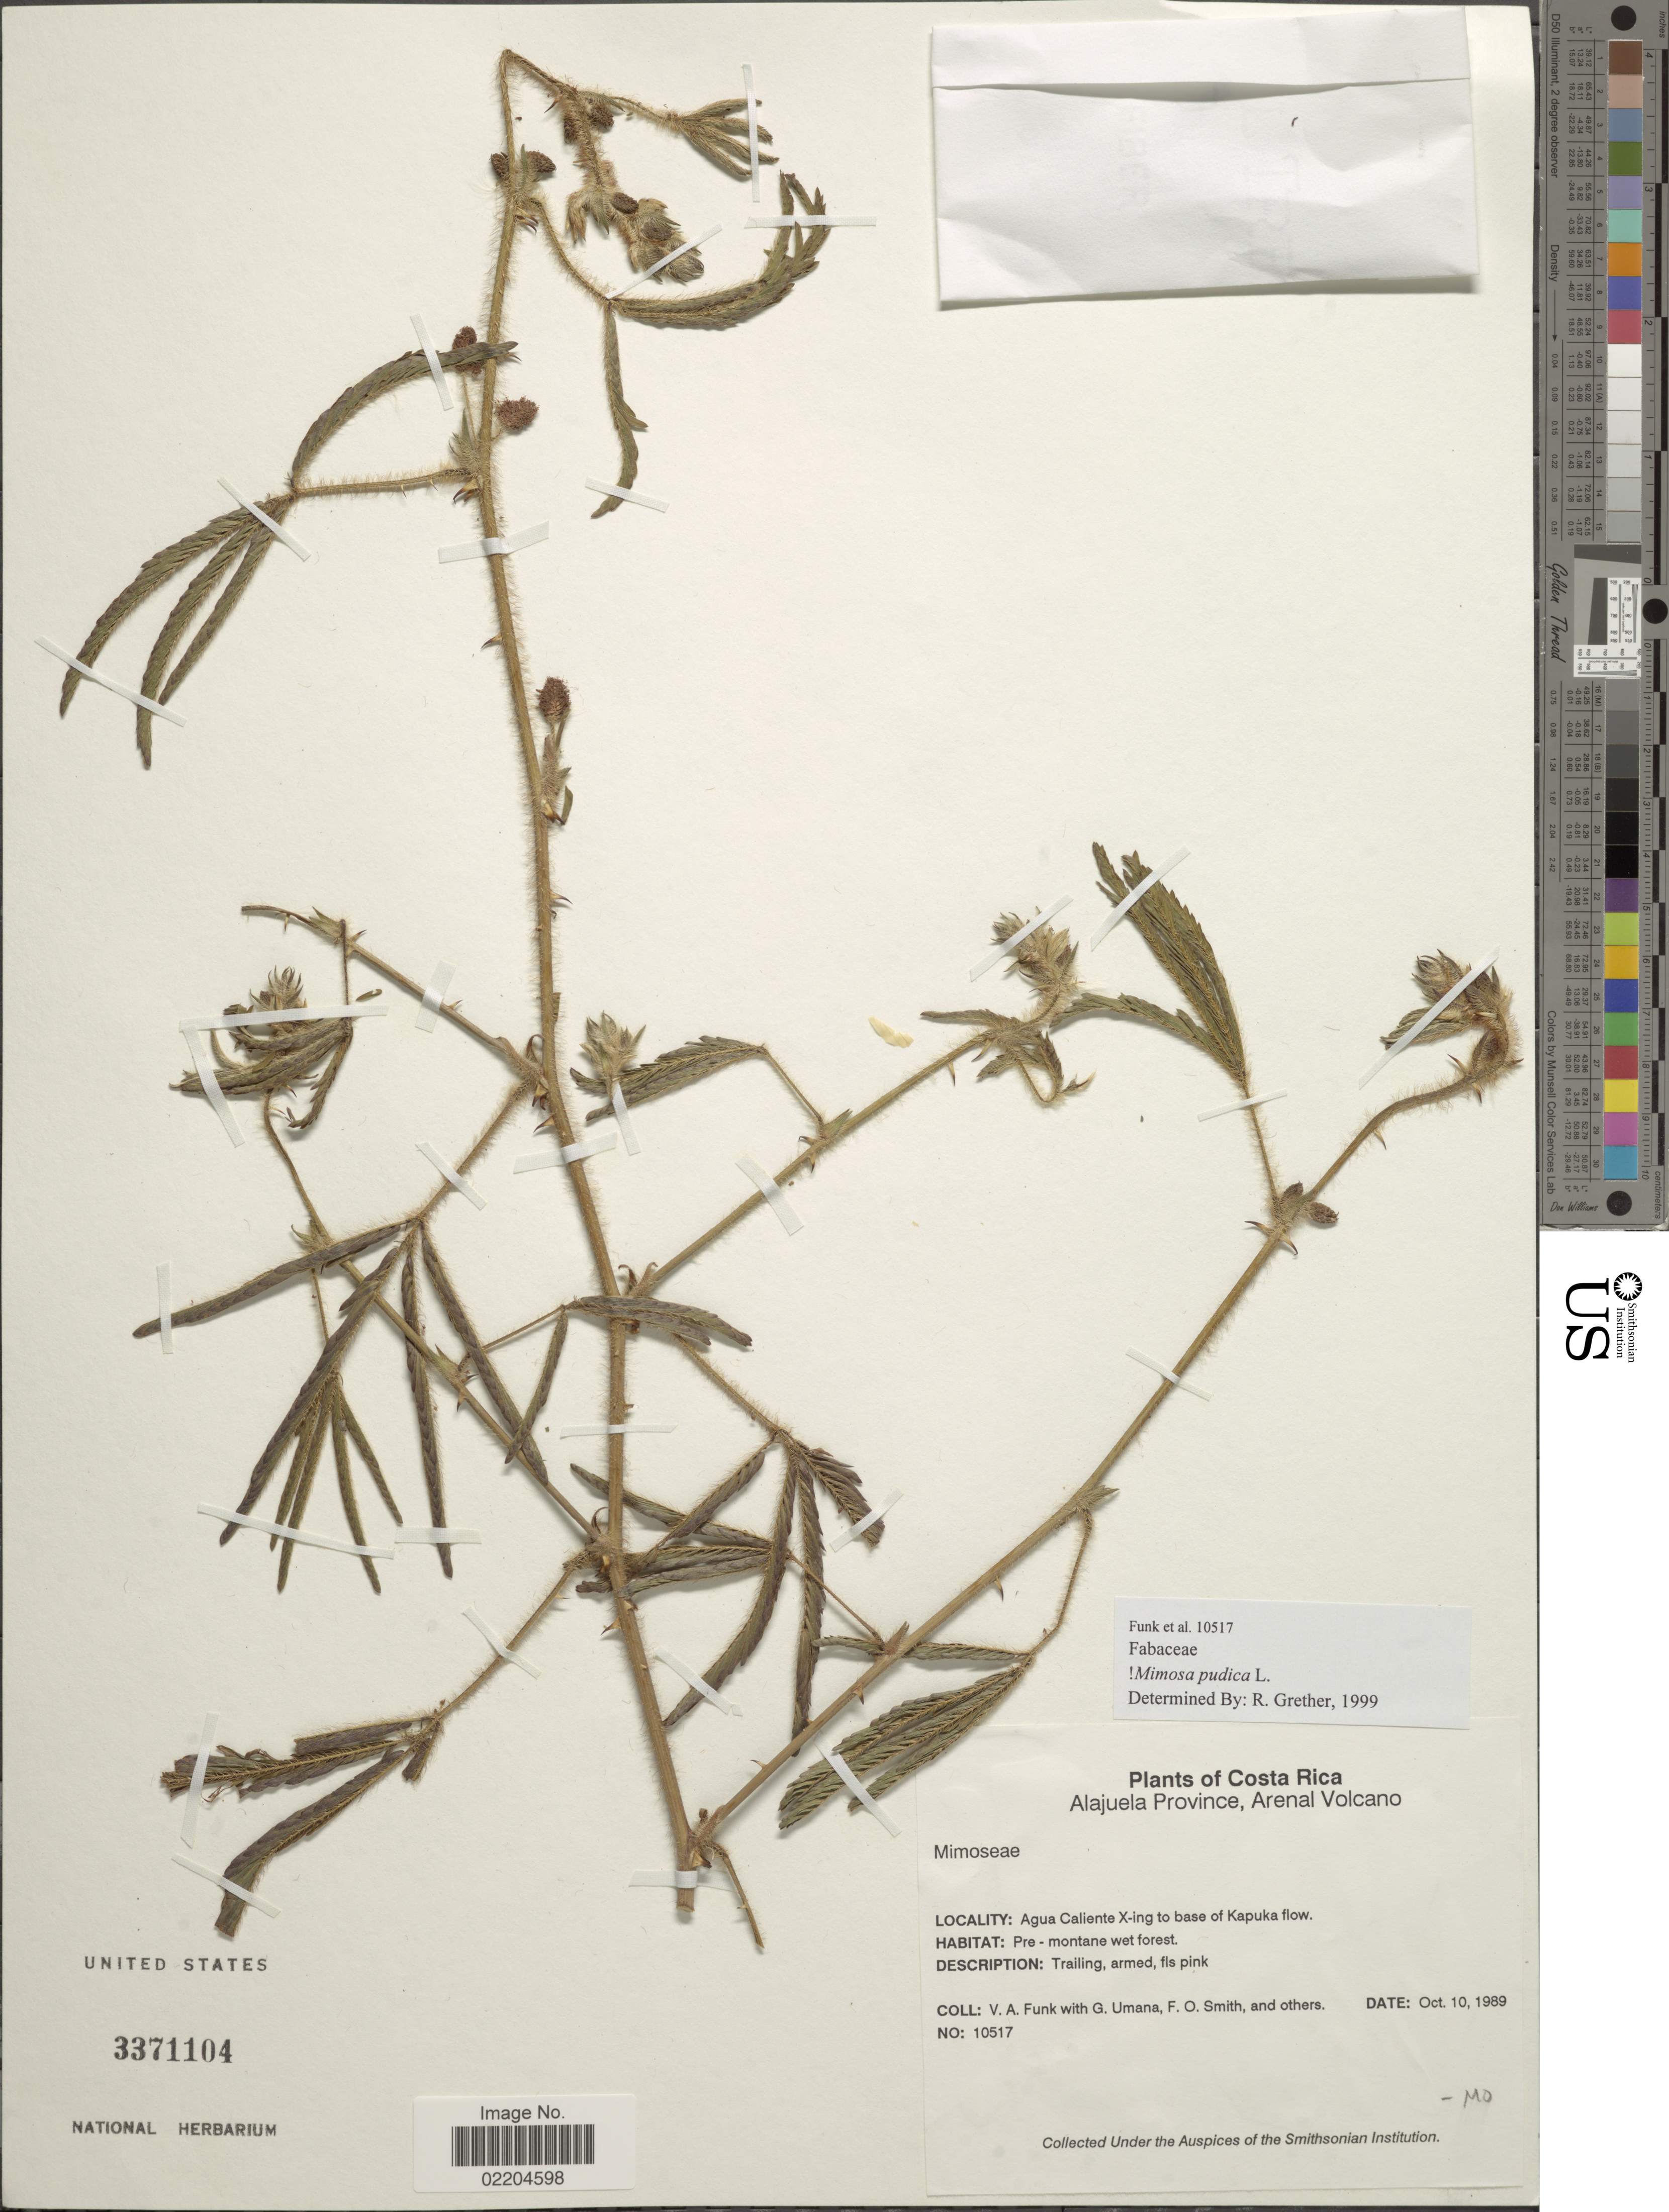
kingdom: Plantae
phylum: Tracheophyta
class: Magnoliopsida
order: Fabales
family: Fabaceae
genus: Mimosa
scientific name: Mimosa pudica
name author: L.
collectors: V. Funk, G. Umana, F. Smith & et al.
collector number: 10517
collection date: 1989-10-10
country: Costa Rica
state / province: Alajuela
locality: Alajuela Province, Arenal Volcano. Agua Caliente X-ing to base of Kapuka flow.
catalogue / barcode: US 3371104